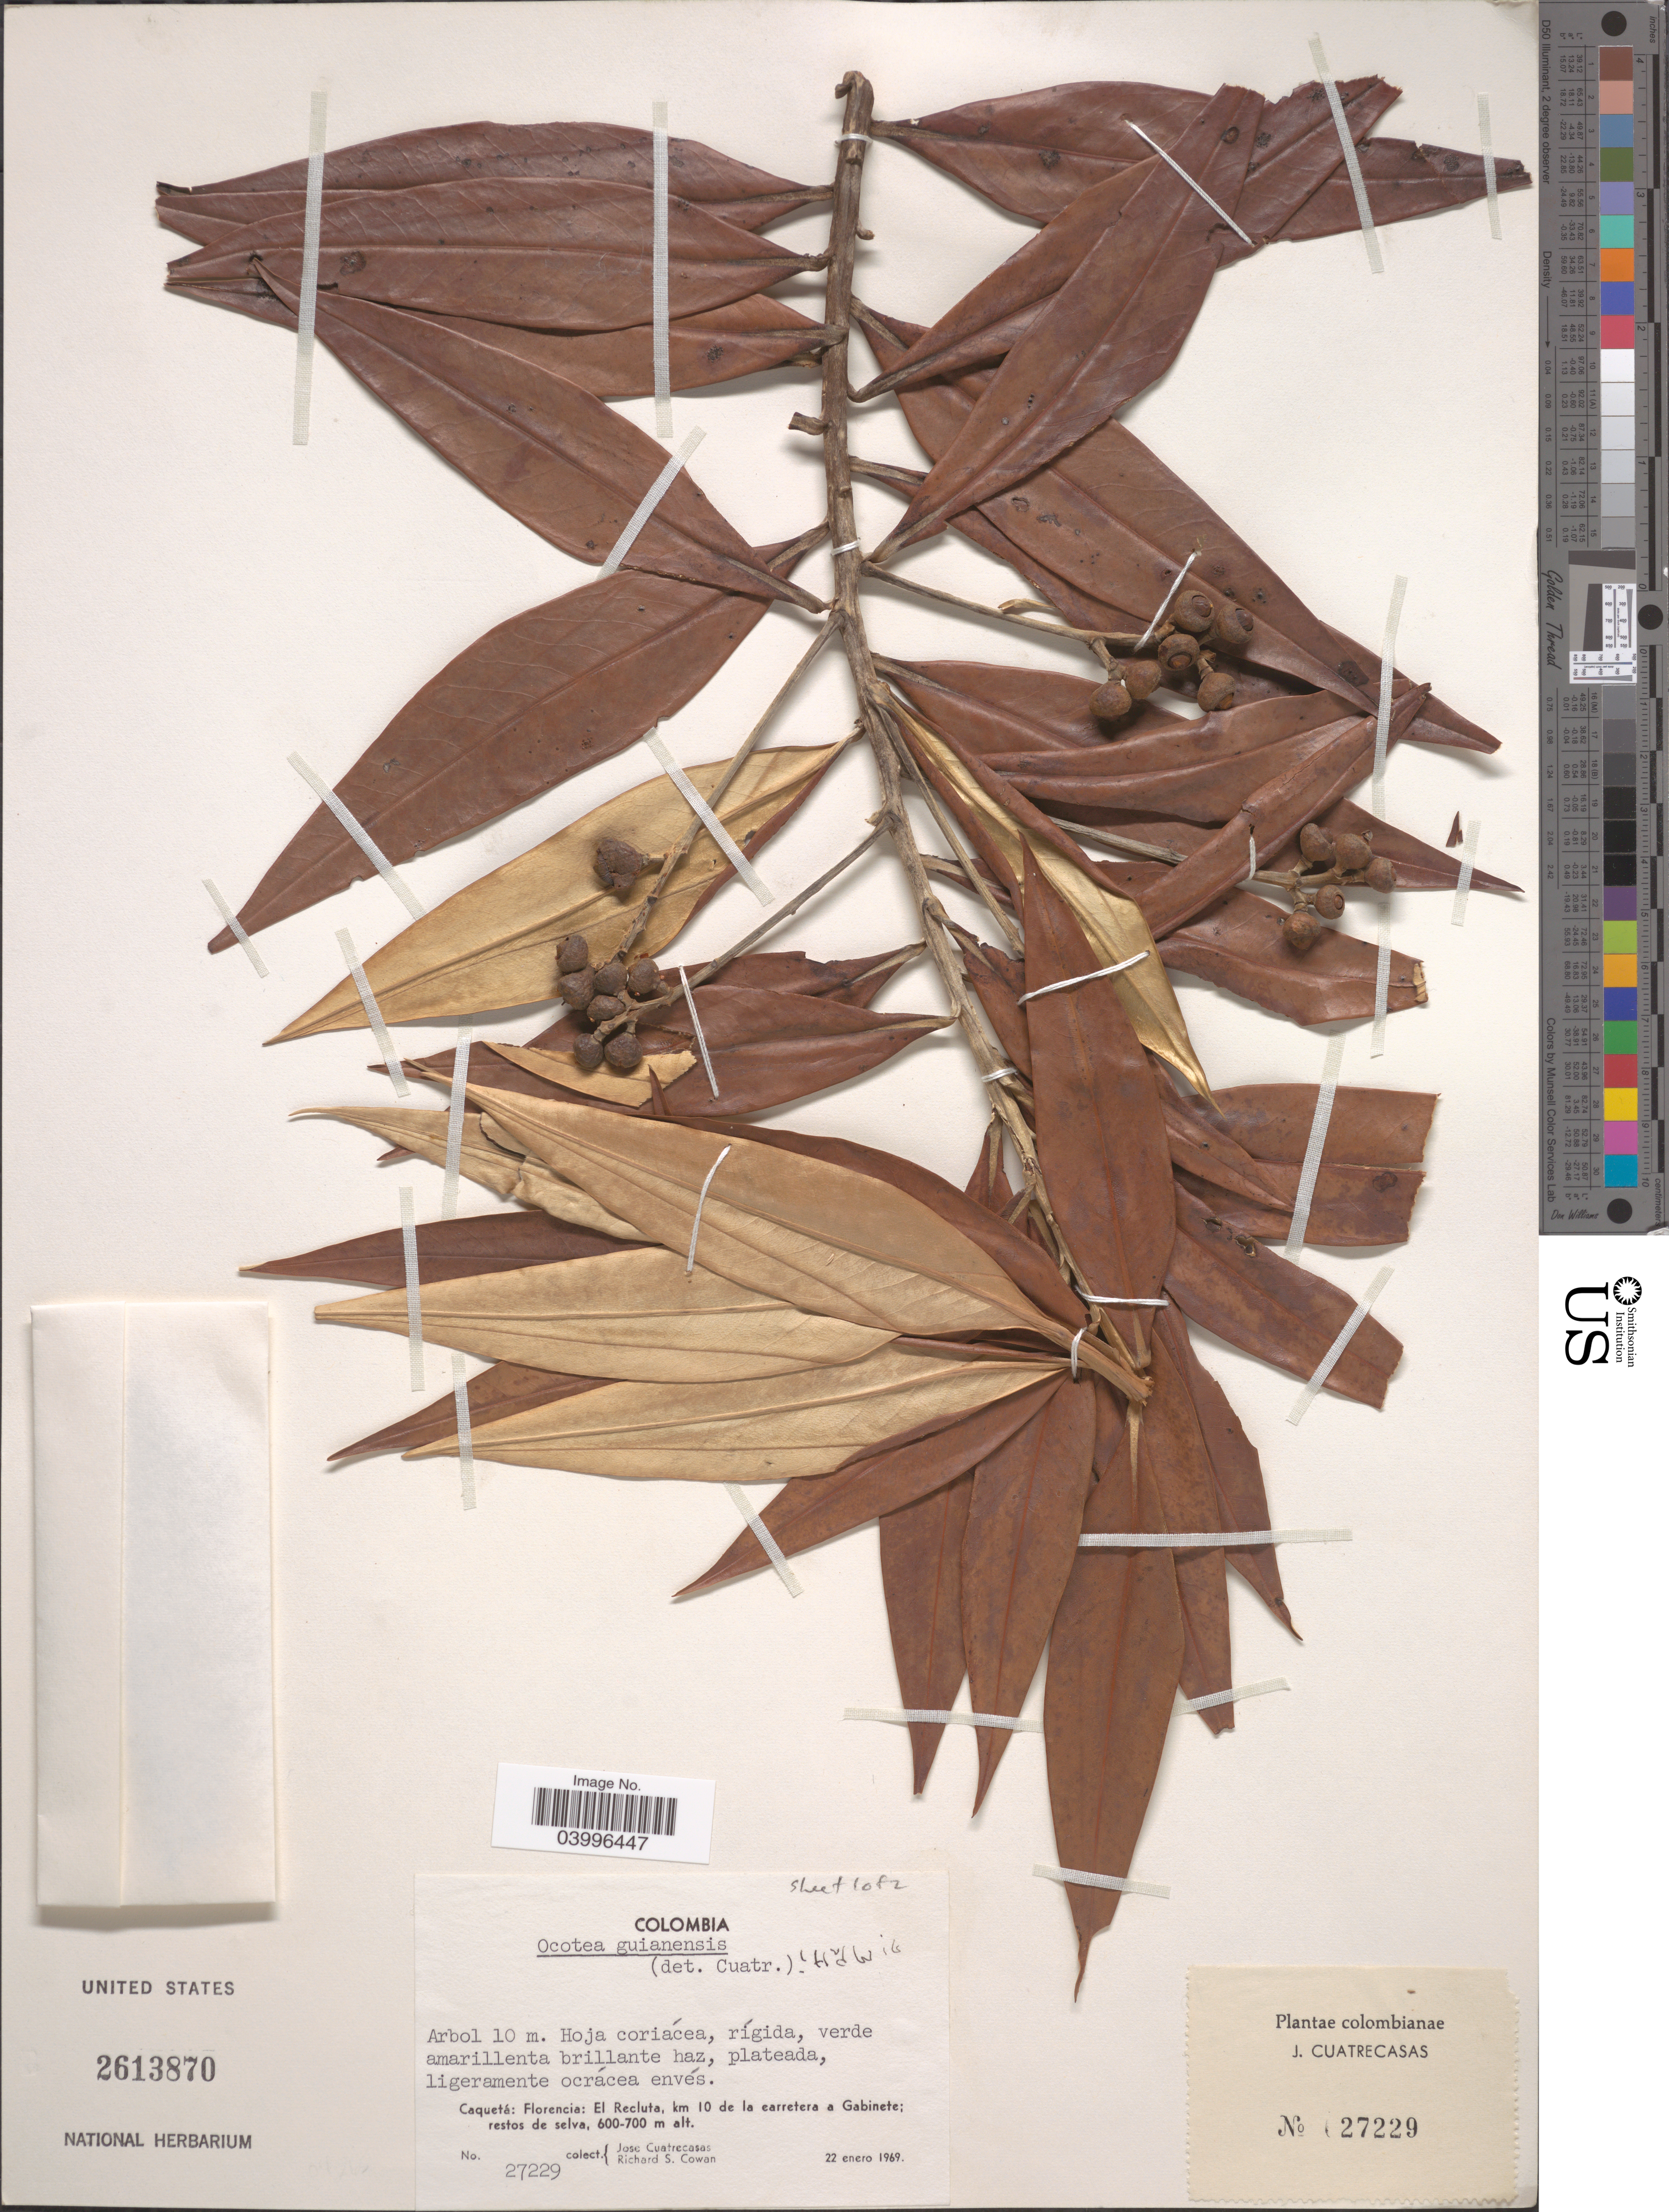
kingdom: Plantae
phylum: Tracheophyta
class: Magnoliopsida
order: Laurales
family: Lauraceae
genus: Ocotea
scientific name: Ocotea guianensis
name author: Aubl.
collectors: J. Cuatrecasas & R. S. Cowan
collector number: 27229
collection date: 1969-01-22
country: Colombia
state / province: Caquetá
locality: Florencia: El Recluta, km 10 de la carretera a Gabinete; restos de selva.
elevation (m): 600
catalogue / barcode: US 2613870